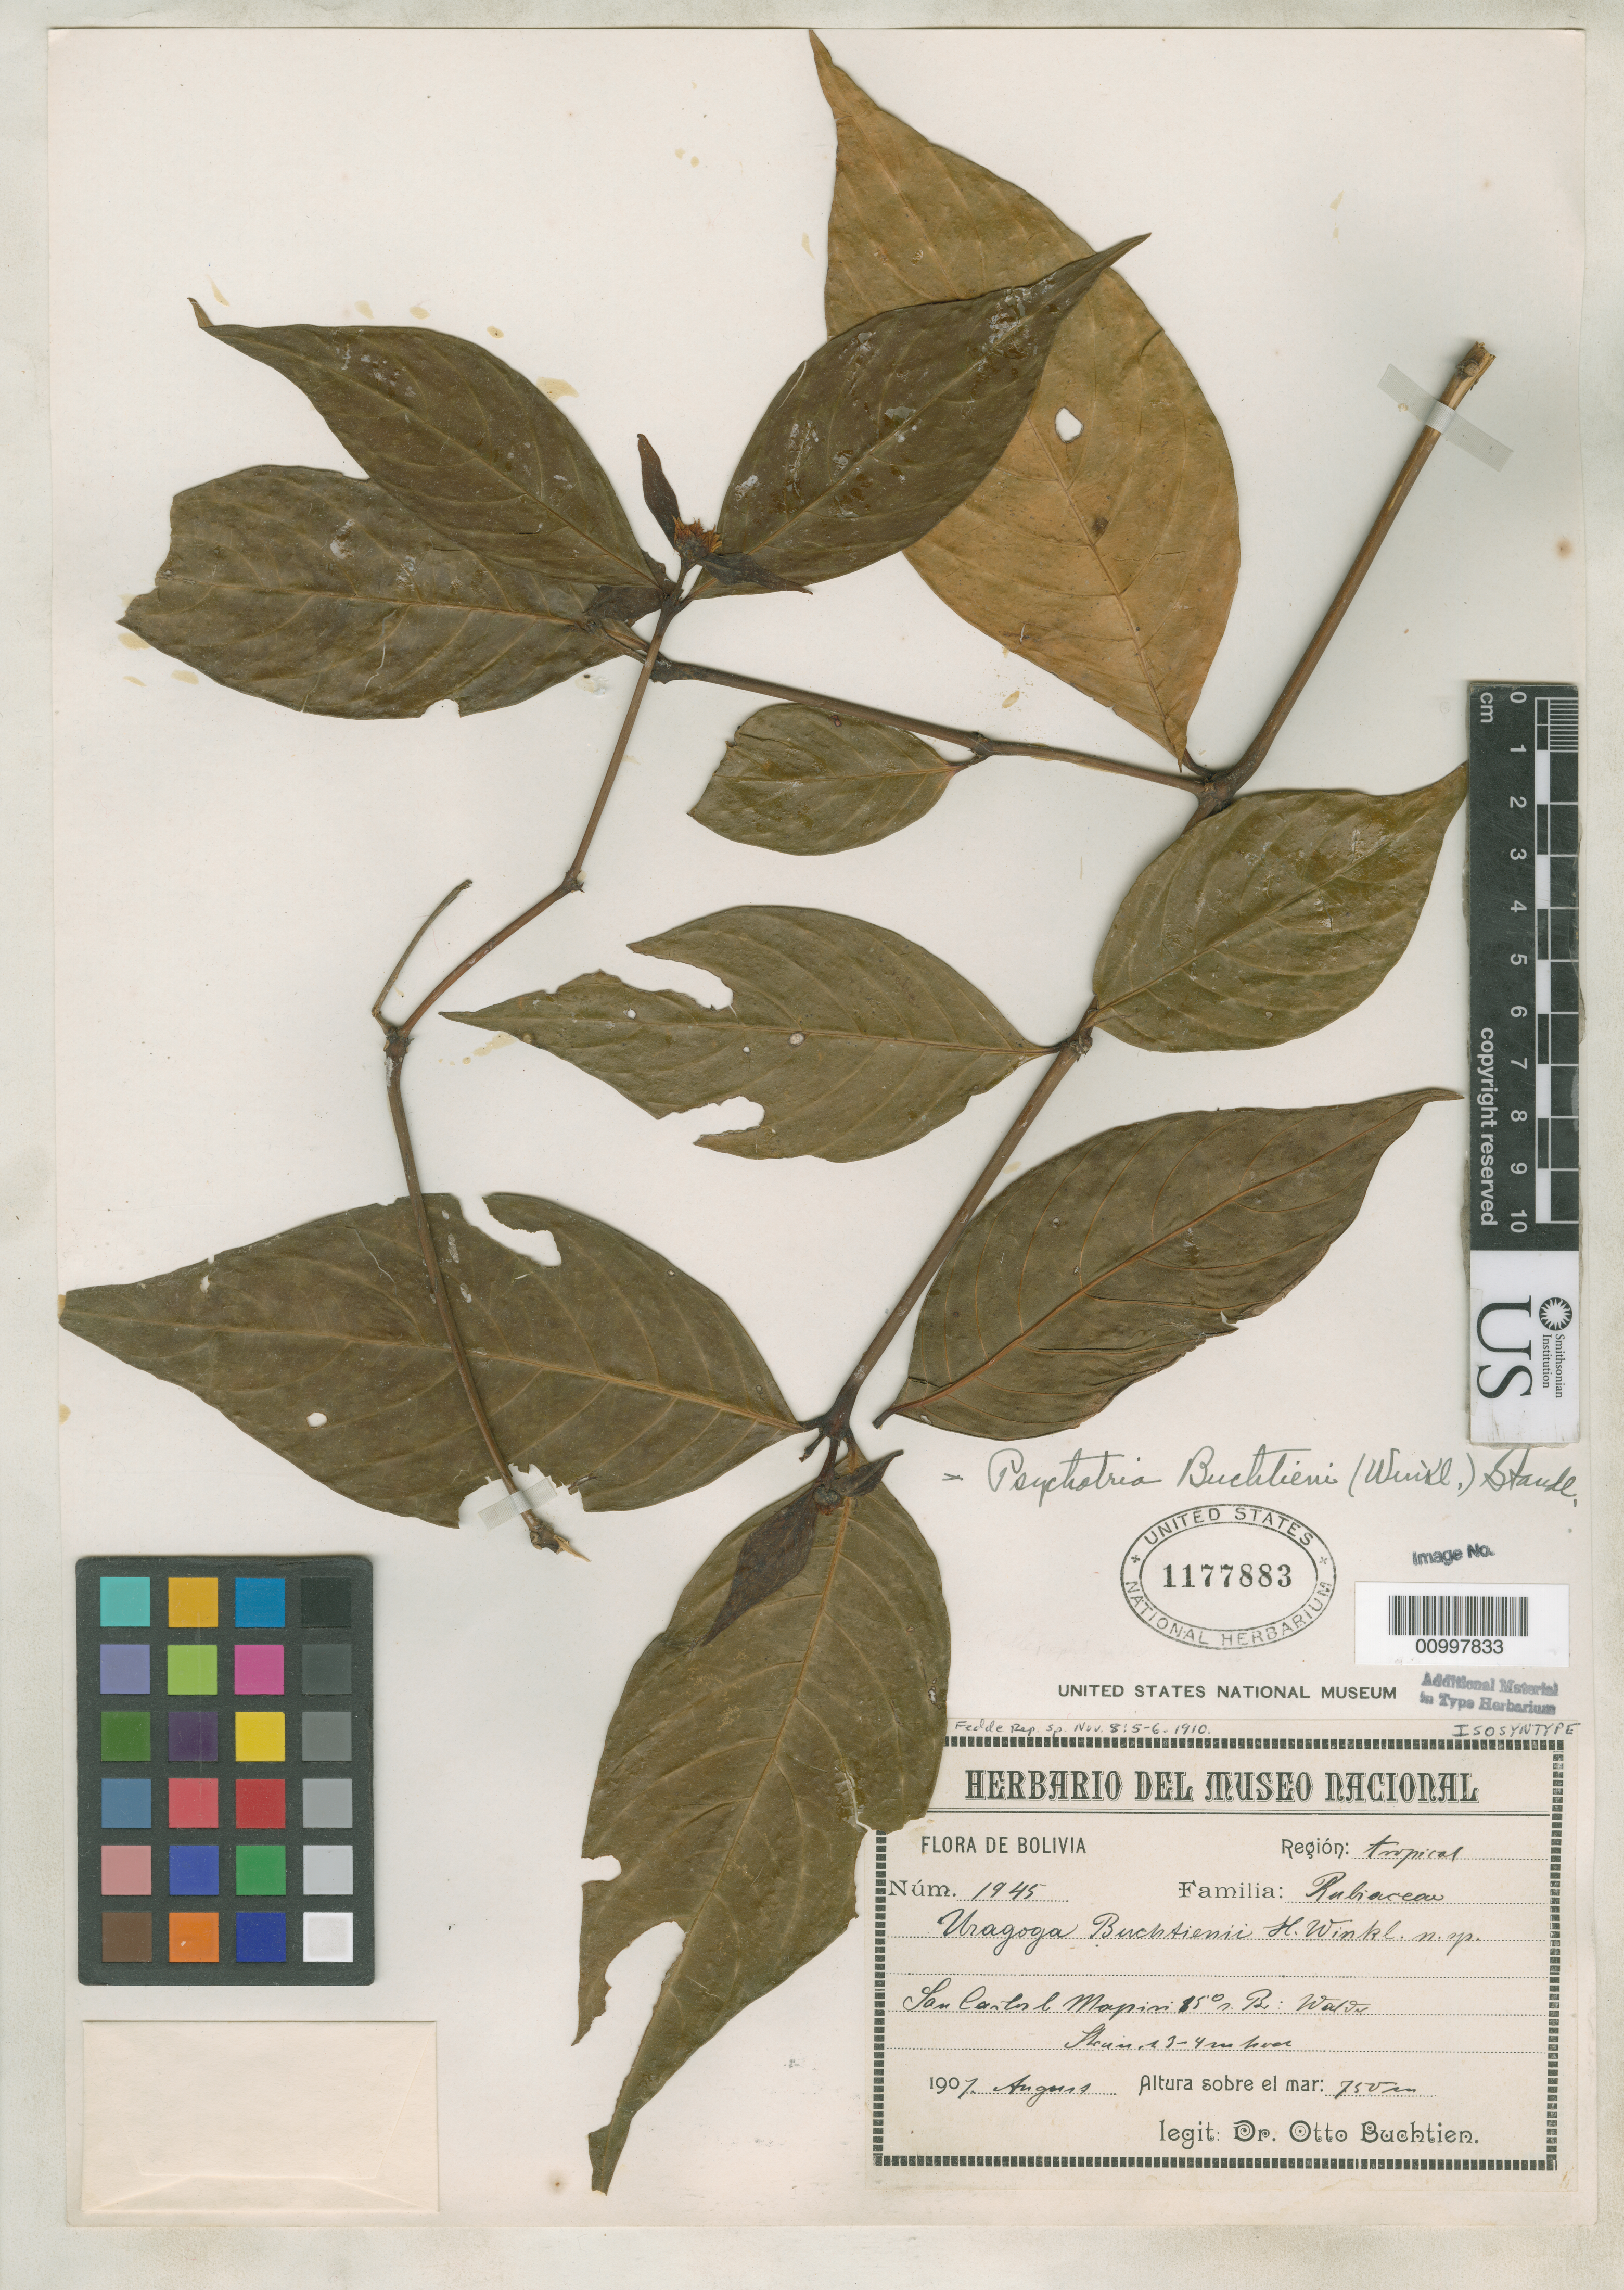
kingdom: Plantae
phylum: Tracheophyta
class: Magnoliopsida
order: Gentianales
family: Rubiaceae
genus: Uragoga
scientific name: Uragoga buchtienii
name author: H.J.P. Winkl.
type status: Isosyntype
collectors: O. Buchtien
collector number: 1945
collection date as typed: Aug 1907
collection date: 1907-08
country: Bolivia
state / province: La Paz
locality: San Carlos bei Mapiri.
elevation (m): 750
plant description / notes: Currently accepted name as cited by C.M. Taylor, Novon 14: 494 (2004); q.v. for typification.; Lectotype collection is Buchtien 1608 as designated by P.C. Standley (1931).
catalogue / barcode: US 1177883